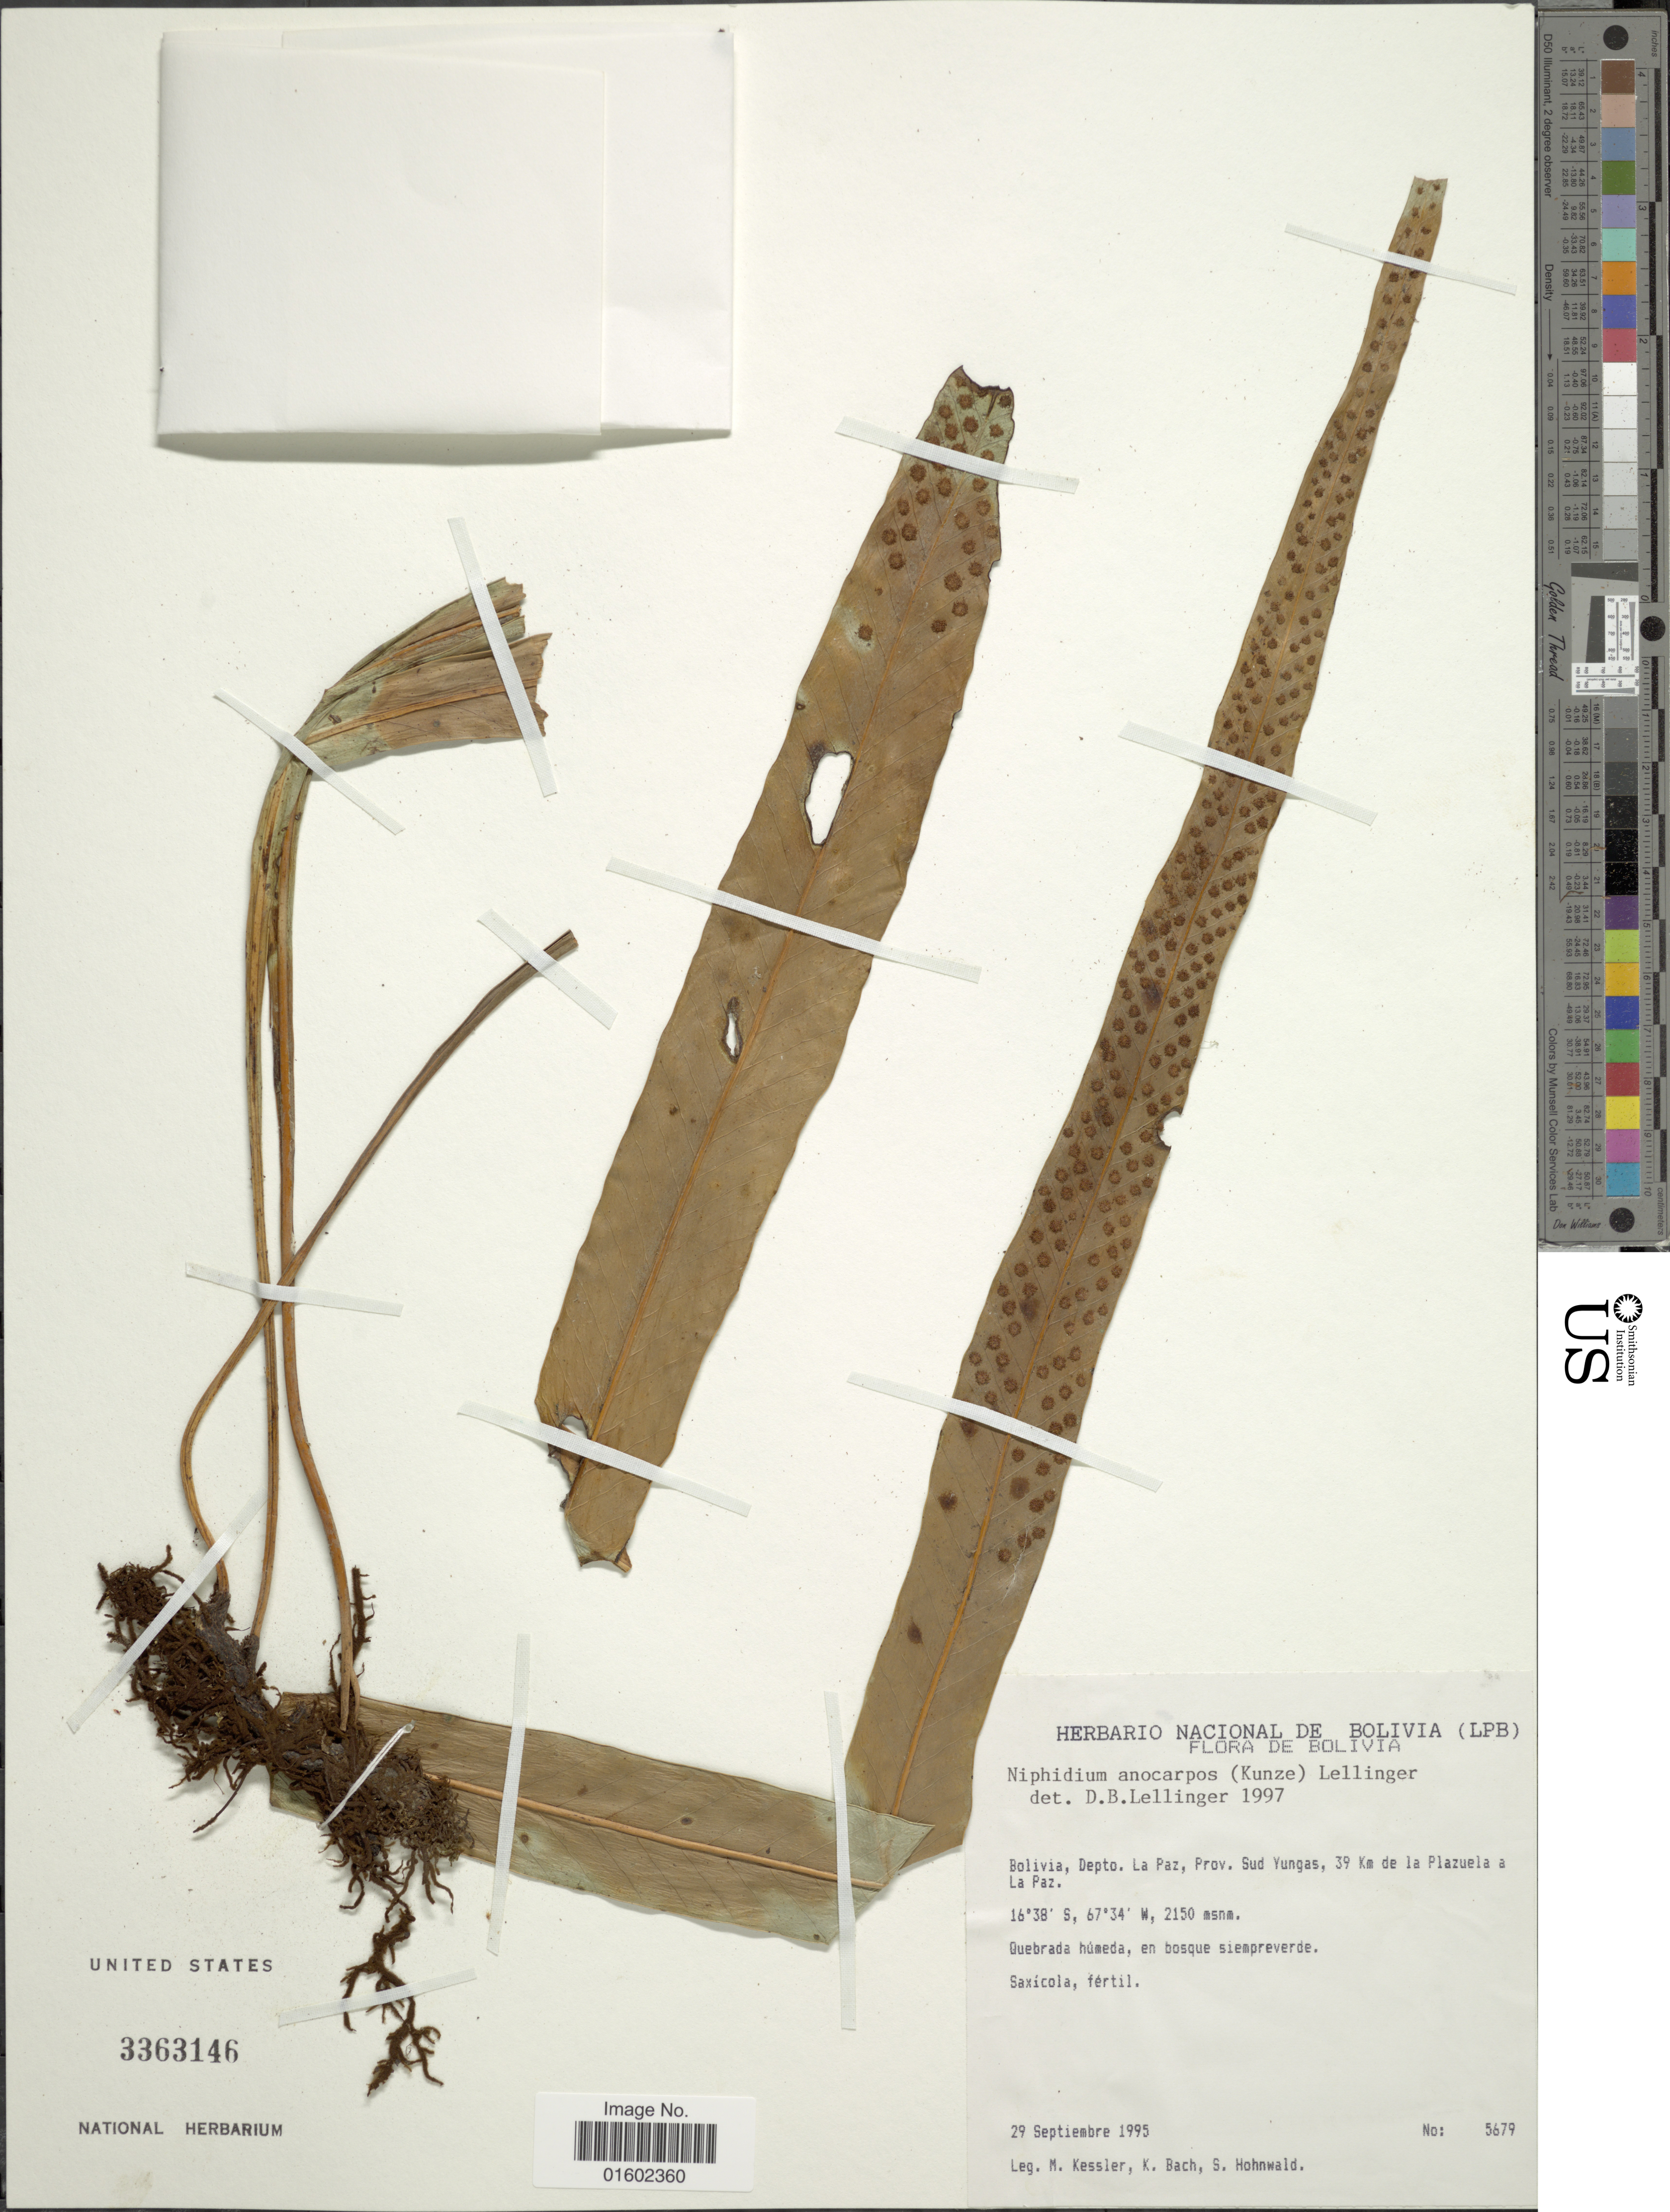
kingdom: Plantae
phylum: Tracheophyta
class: Polypodiopsida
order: Polypodiales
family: Polypodiaceae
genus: Niphidium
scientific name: Niphidium anocarpos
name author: (Kunze) Lellinger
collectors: M. Kessler, K. Bach & S. Hohnwald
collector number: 5679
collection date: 1995-09-29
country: Bolivia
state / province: La Paz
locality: Depto. La Paz, Prov. Sud Yungas, 39 km de la Plazuela a La Paz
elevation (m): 2150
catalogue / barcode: US 3363146